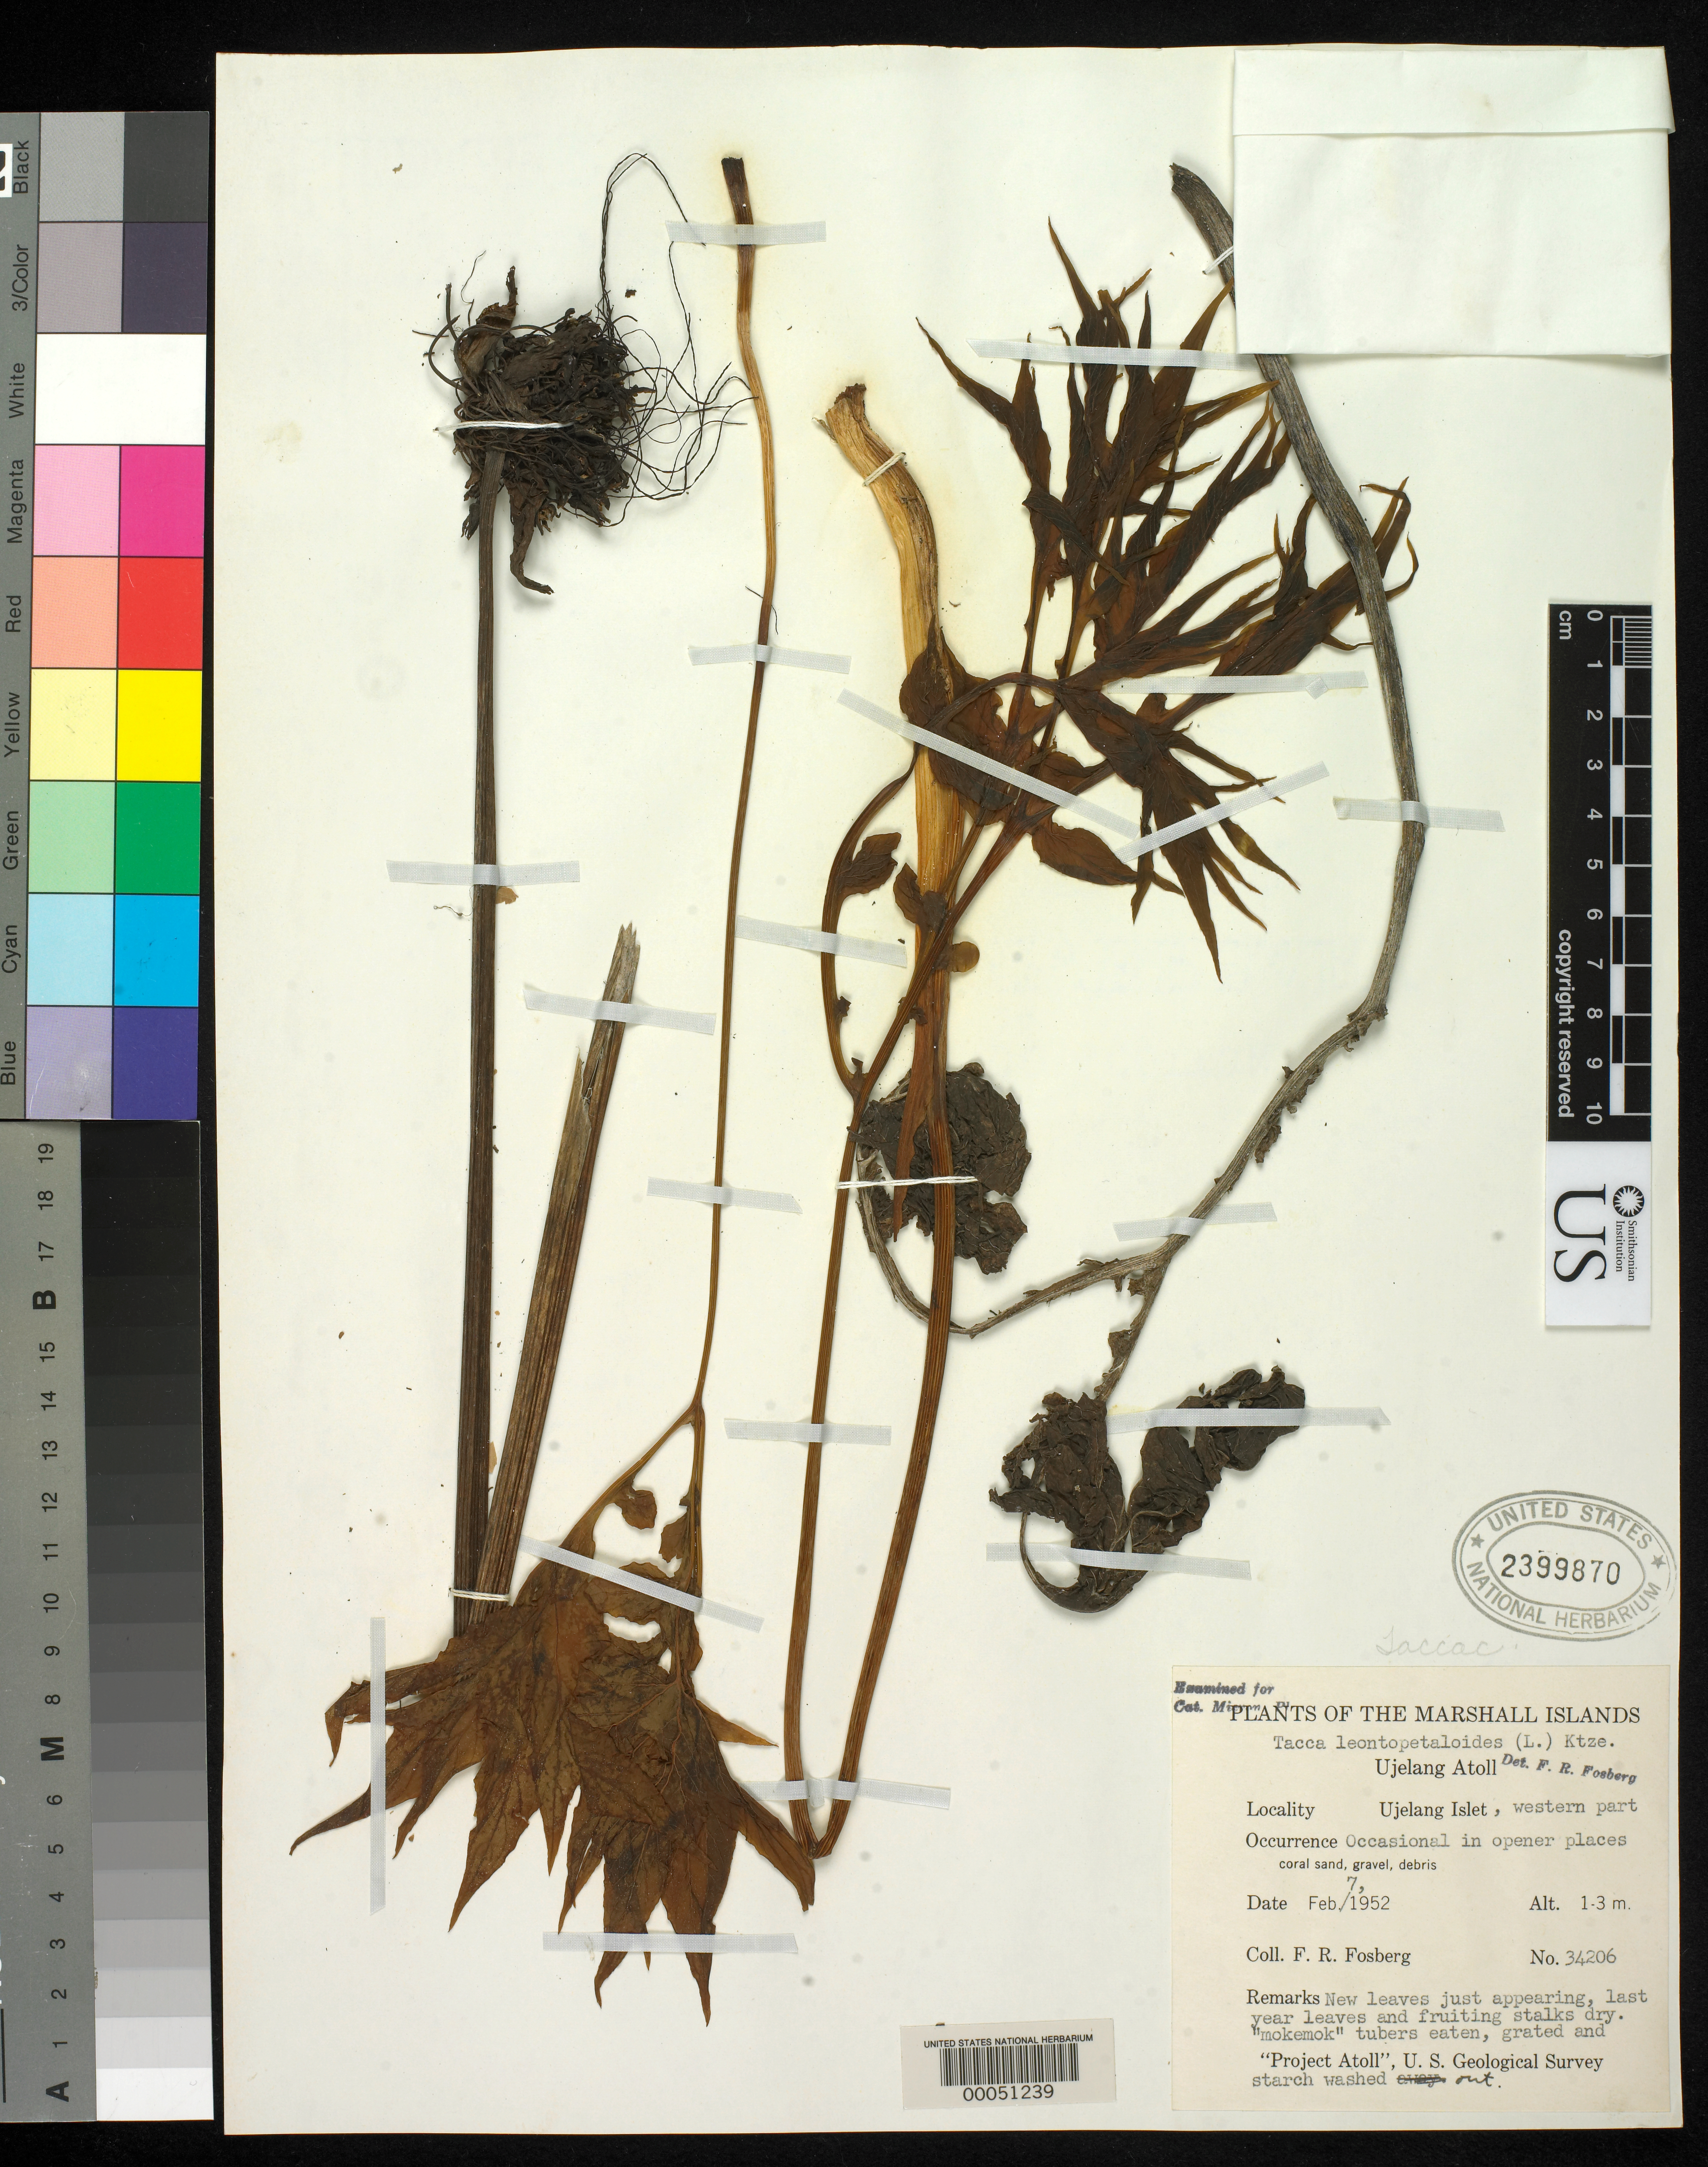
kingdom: Plantae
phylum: Tracheophyta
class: Liliopsida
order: Dioscoreales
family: Dioscoreaceae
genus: Tacca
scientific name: Tacca leontopetaloides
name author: (L.) Kuntze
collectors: F. R. Fosberg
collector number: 34206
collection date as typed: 07 Feb 1952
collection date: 1952-02-07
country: Marshall Islands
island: Ujelang Atoll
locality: Ujelang Islet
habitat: coral sand, gravel, debris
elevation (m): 1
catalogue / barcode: US 2399870